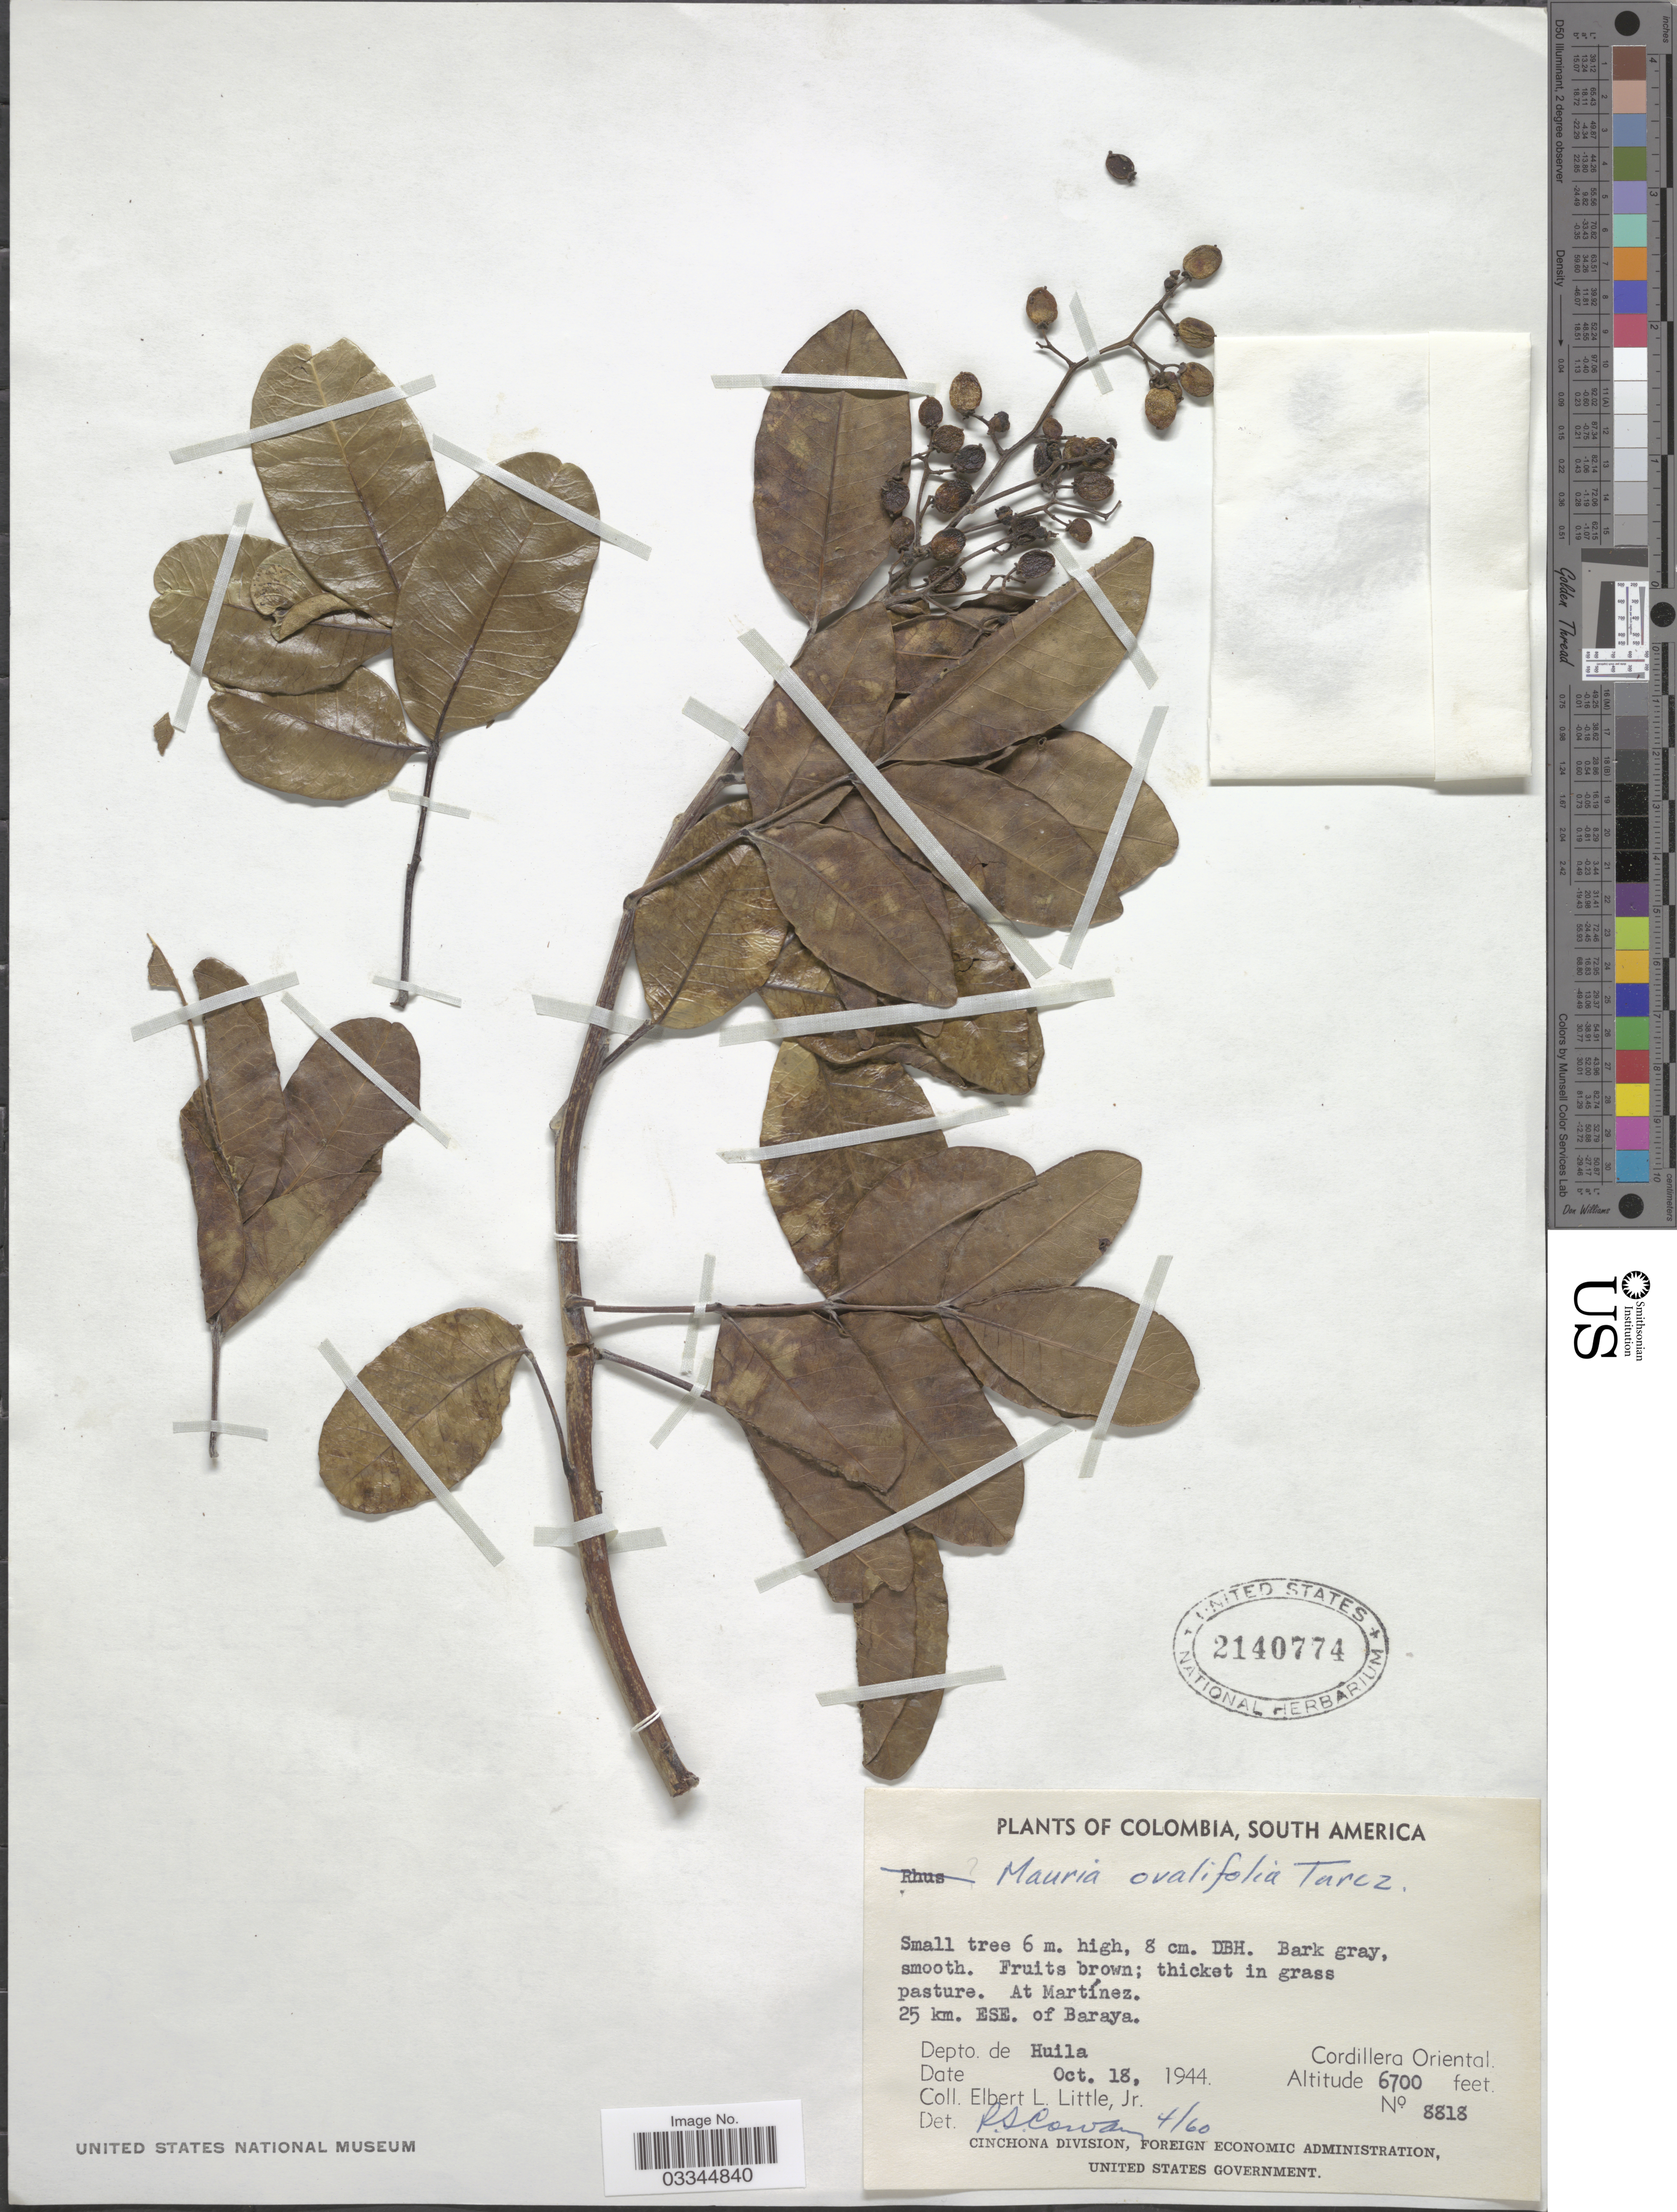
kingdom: Plantae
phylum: Tracheophyta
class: Magnoliopsida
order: Sapindales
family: Anacardiaceae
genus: Mauria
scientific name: Mauria ovalifolia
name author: Turcz.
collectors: E. L. Little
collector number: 8818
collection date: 1944-10-18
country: Colombia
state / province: Huila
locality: At Martínez. 25 km. ESE. of Baraya. Depto. de Huila. Cordillera Oriental.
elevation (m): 2042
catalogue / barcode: US 2140774